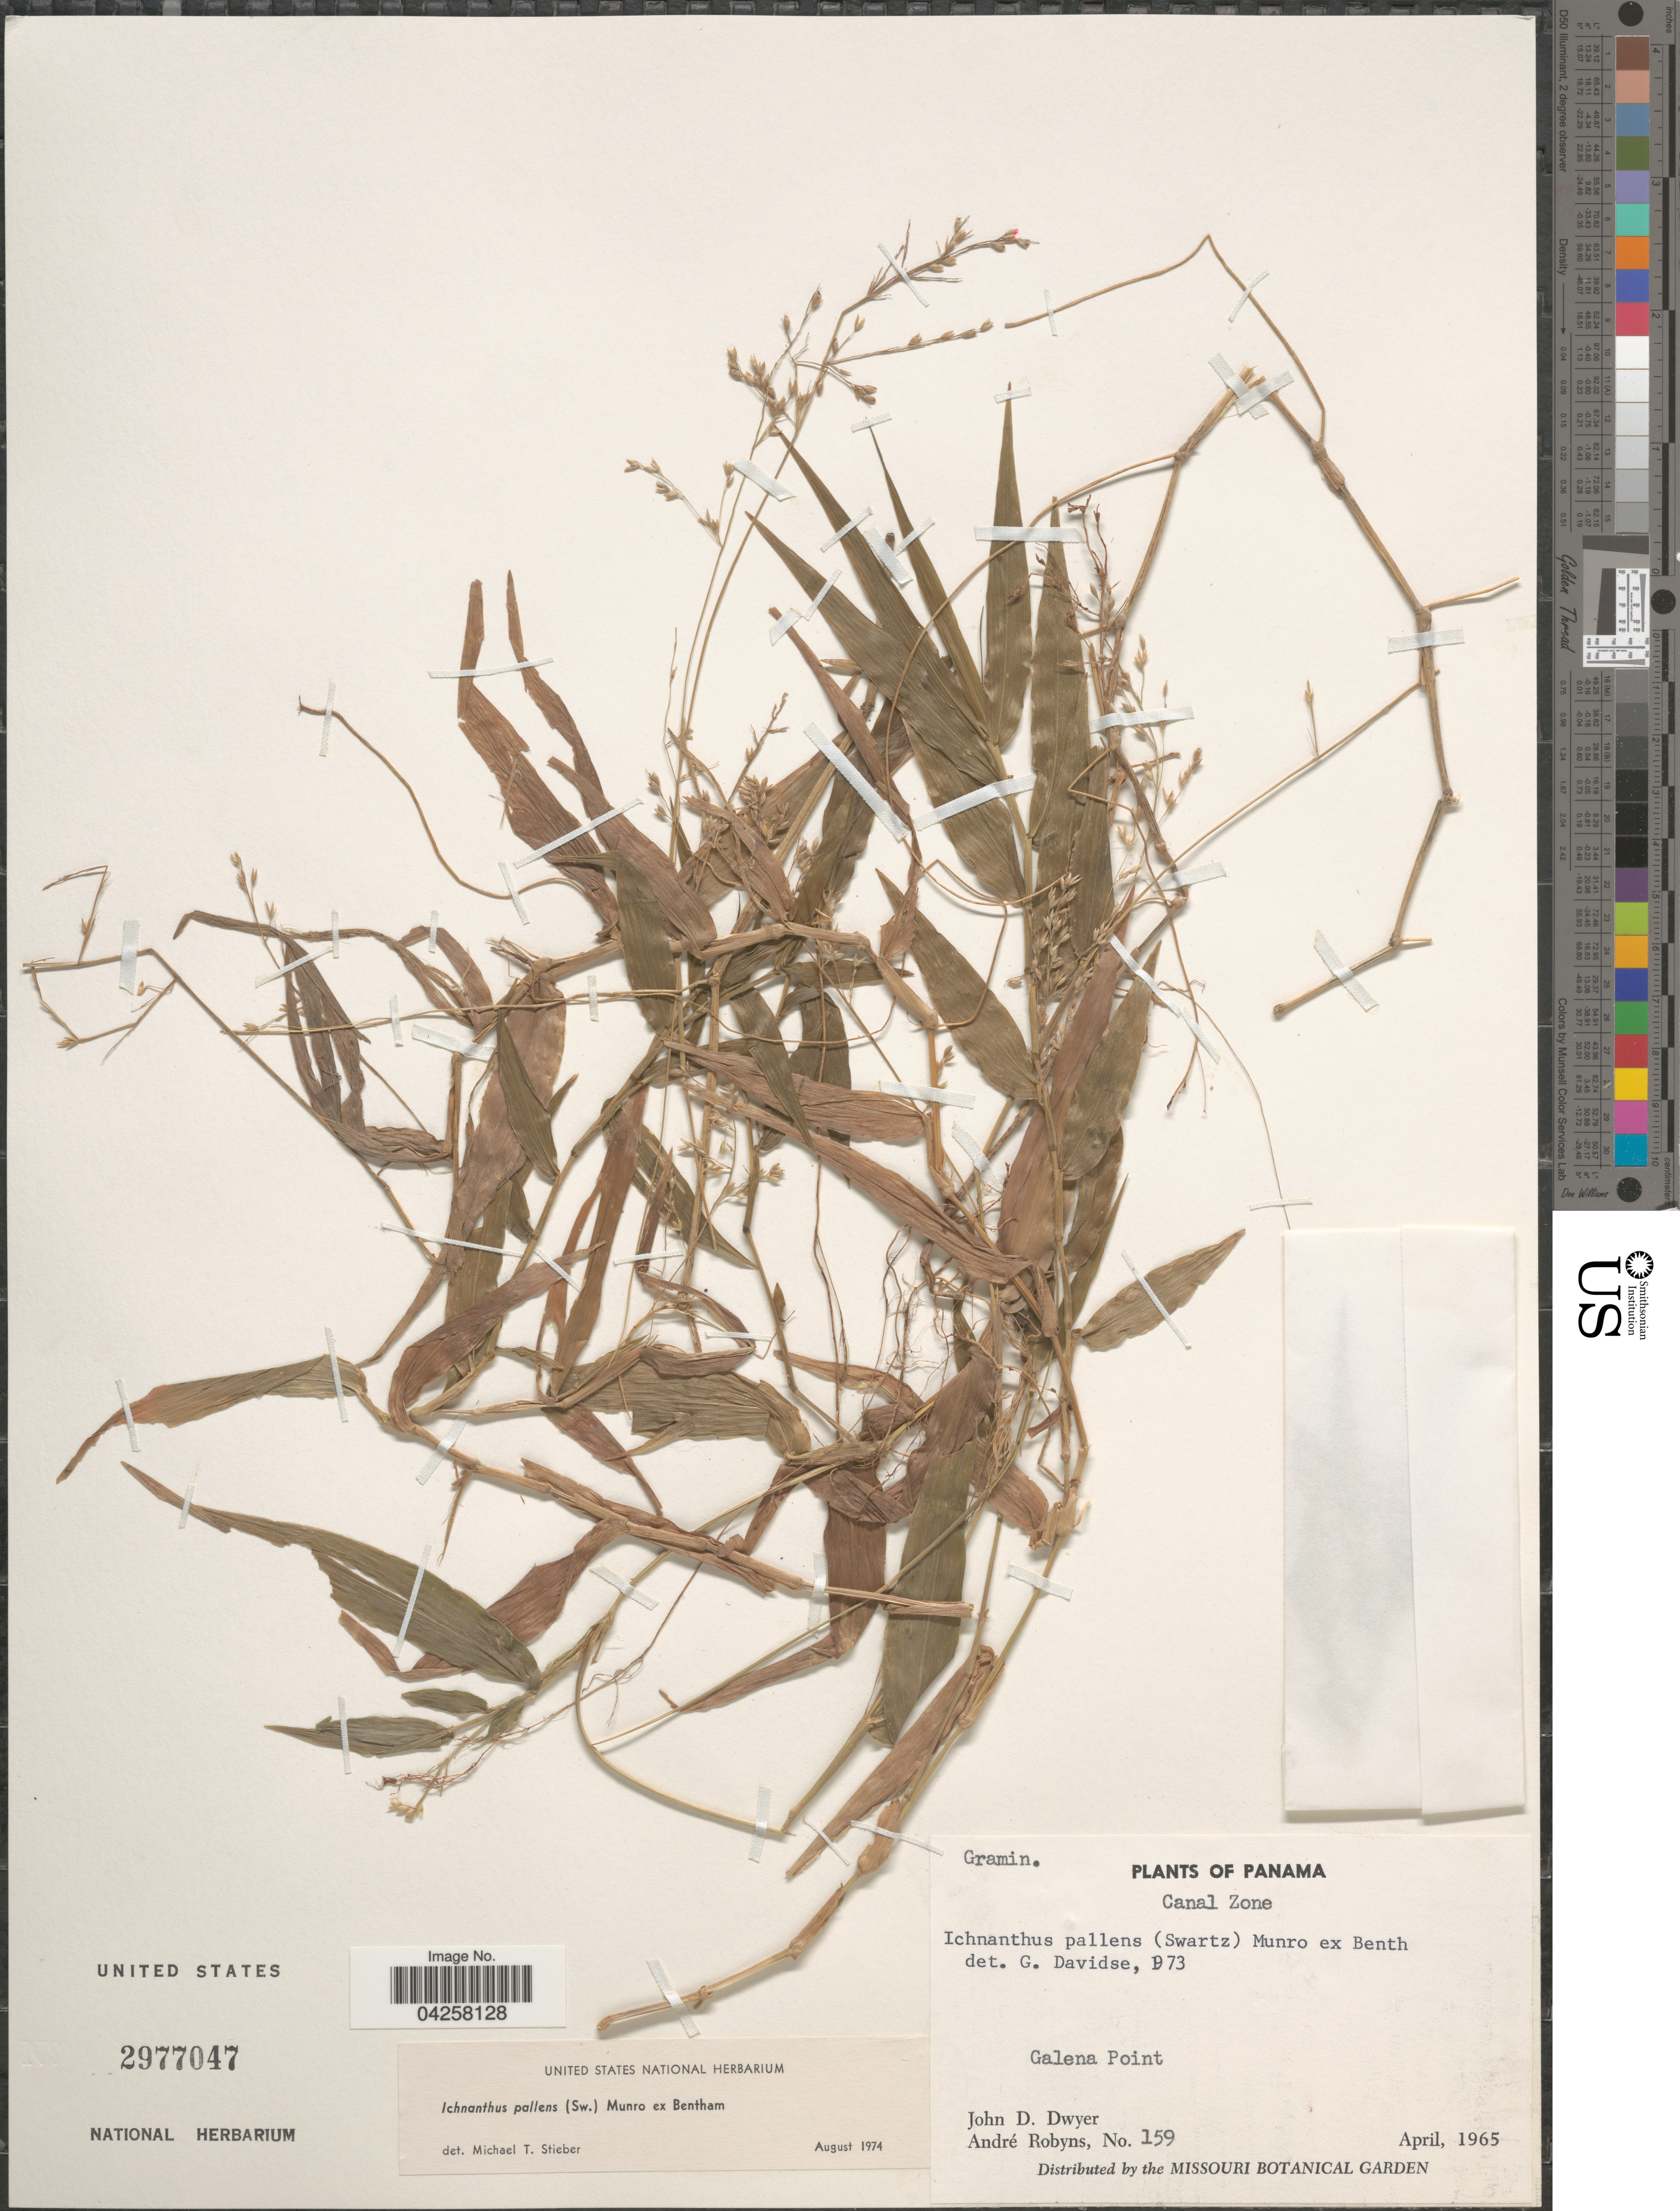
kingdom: Plantae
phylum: Tracheophyta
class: Liliopsida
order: Poales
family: Poaceae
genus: Ichnanthus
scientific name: Ichnanthus pallens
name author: (Sw.) Munro ex Benth.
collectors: J. D. Dwyer & A. G. Robyns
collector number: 159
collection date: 1965-04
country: Panama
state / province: Colón / Panamá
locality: Canal Zone. Galena Point.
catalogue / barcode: US 2977047